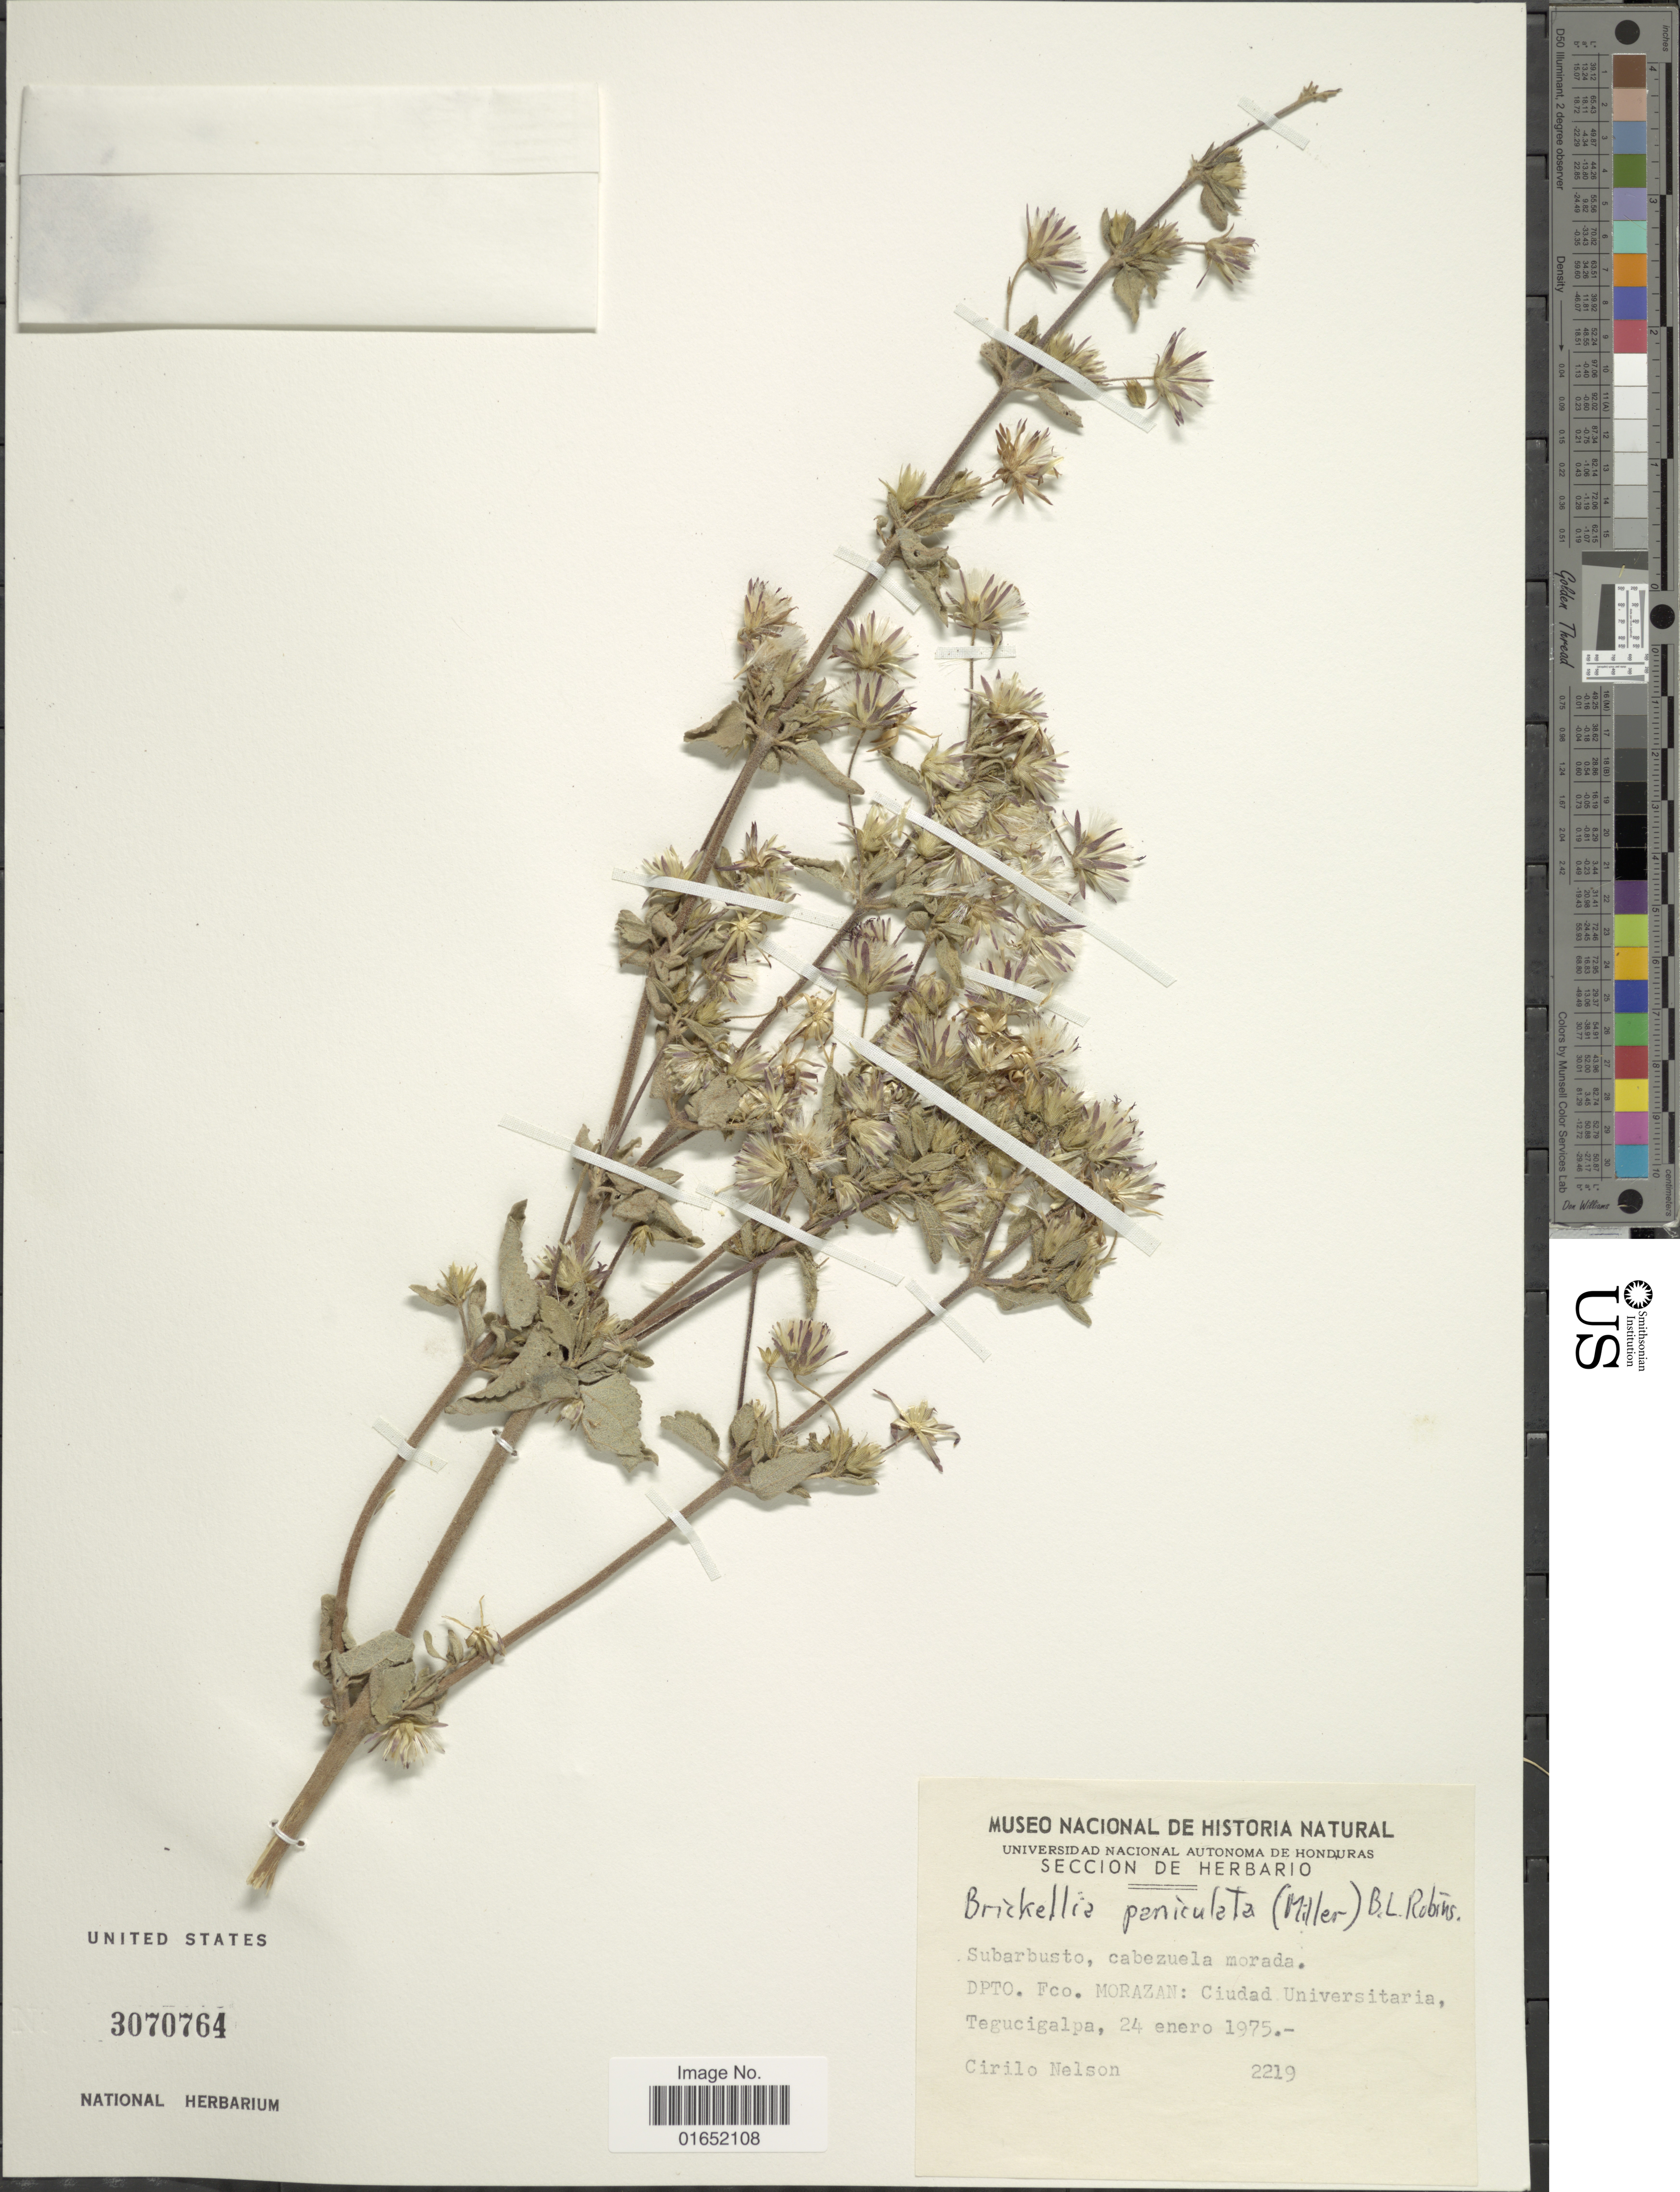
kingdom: Plantae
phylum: Tracheophyta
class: Magnoliopsida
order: Asterales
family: Asteraceae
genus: Brickellia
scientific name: Brickellia paniculata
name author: (Mill.) B.L. Rob.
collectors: C. H. Nelson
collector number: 2219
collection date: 1975-01-24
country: Honduras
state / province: Fco. Morazán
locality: Dpto Fco Morazan: Ciudad Universitaria, Tegucigalpa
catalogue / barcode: US 3070764